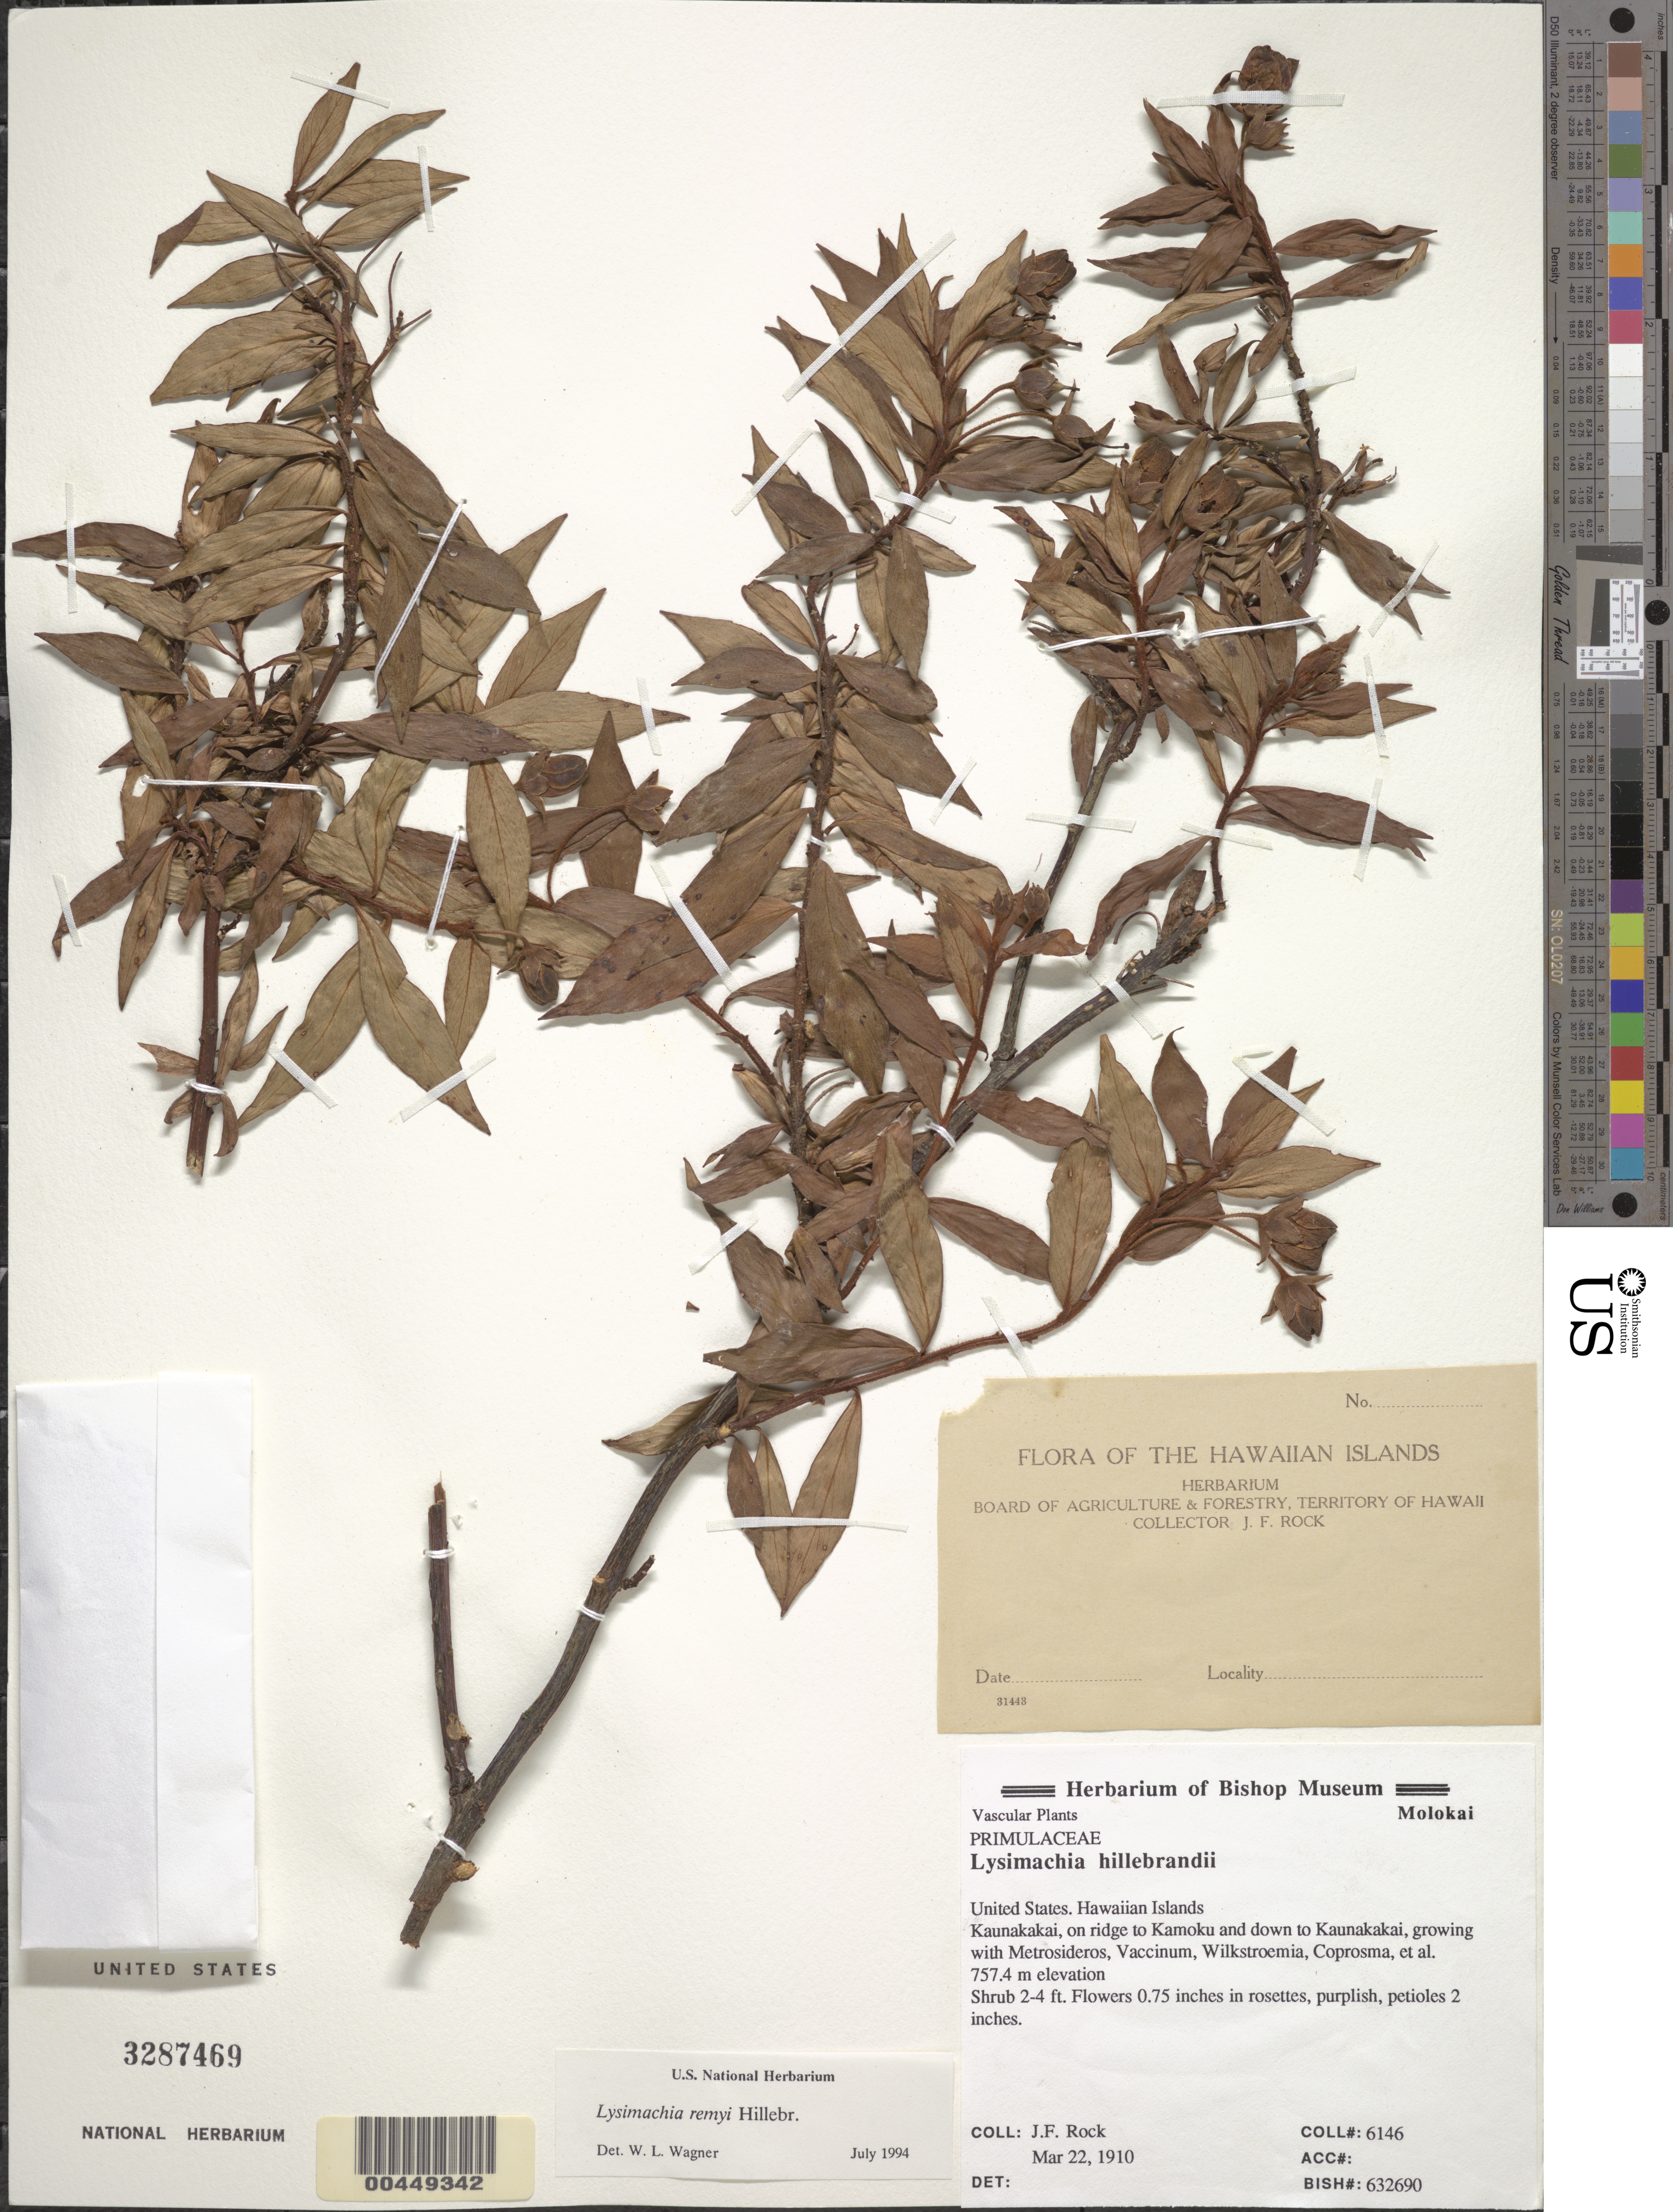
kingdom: Plantae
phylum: Tracheophyta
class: Magnoliopsida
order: Asterales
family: Asteraceae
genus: Cyanthillium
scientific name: Cyanthillium cinereum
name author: (L.) H. Rob.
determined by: Wagner, W. L., (BOT), Smithsonian Institution - National Museum of Natural History (UNITED STATES)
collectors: J. F. Rock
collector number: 6146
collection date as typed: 22 Mar 1910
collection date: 1910-03-22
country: United States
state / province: Hawaii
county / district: Maui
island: Moloka'i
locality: Kaunakakai, on ridge to Kamoku & down to Kaunakakai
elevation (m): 757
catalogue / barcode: US 3287469